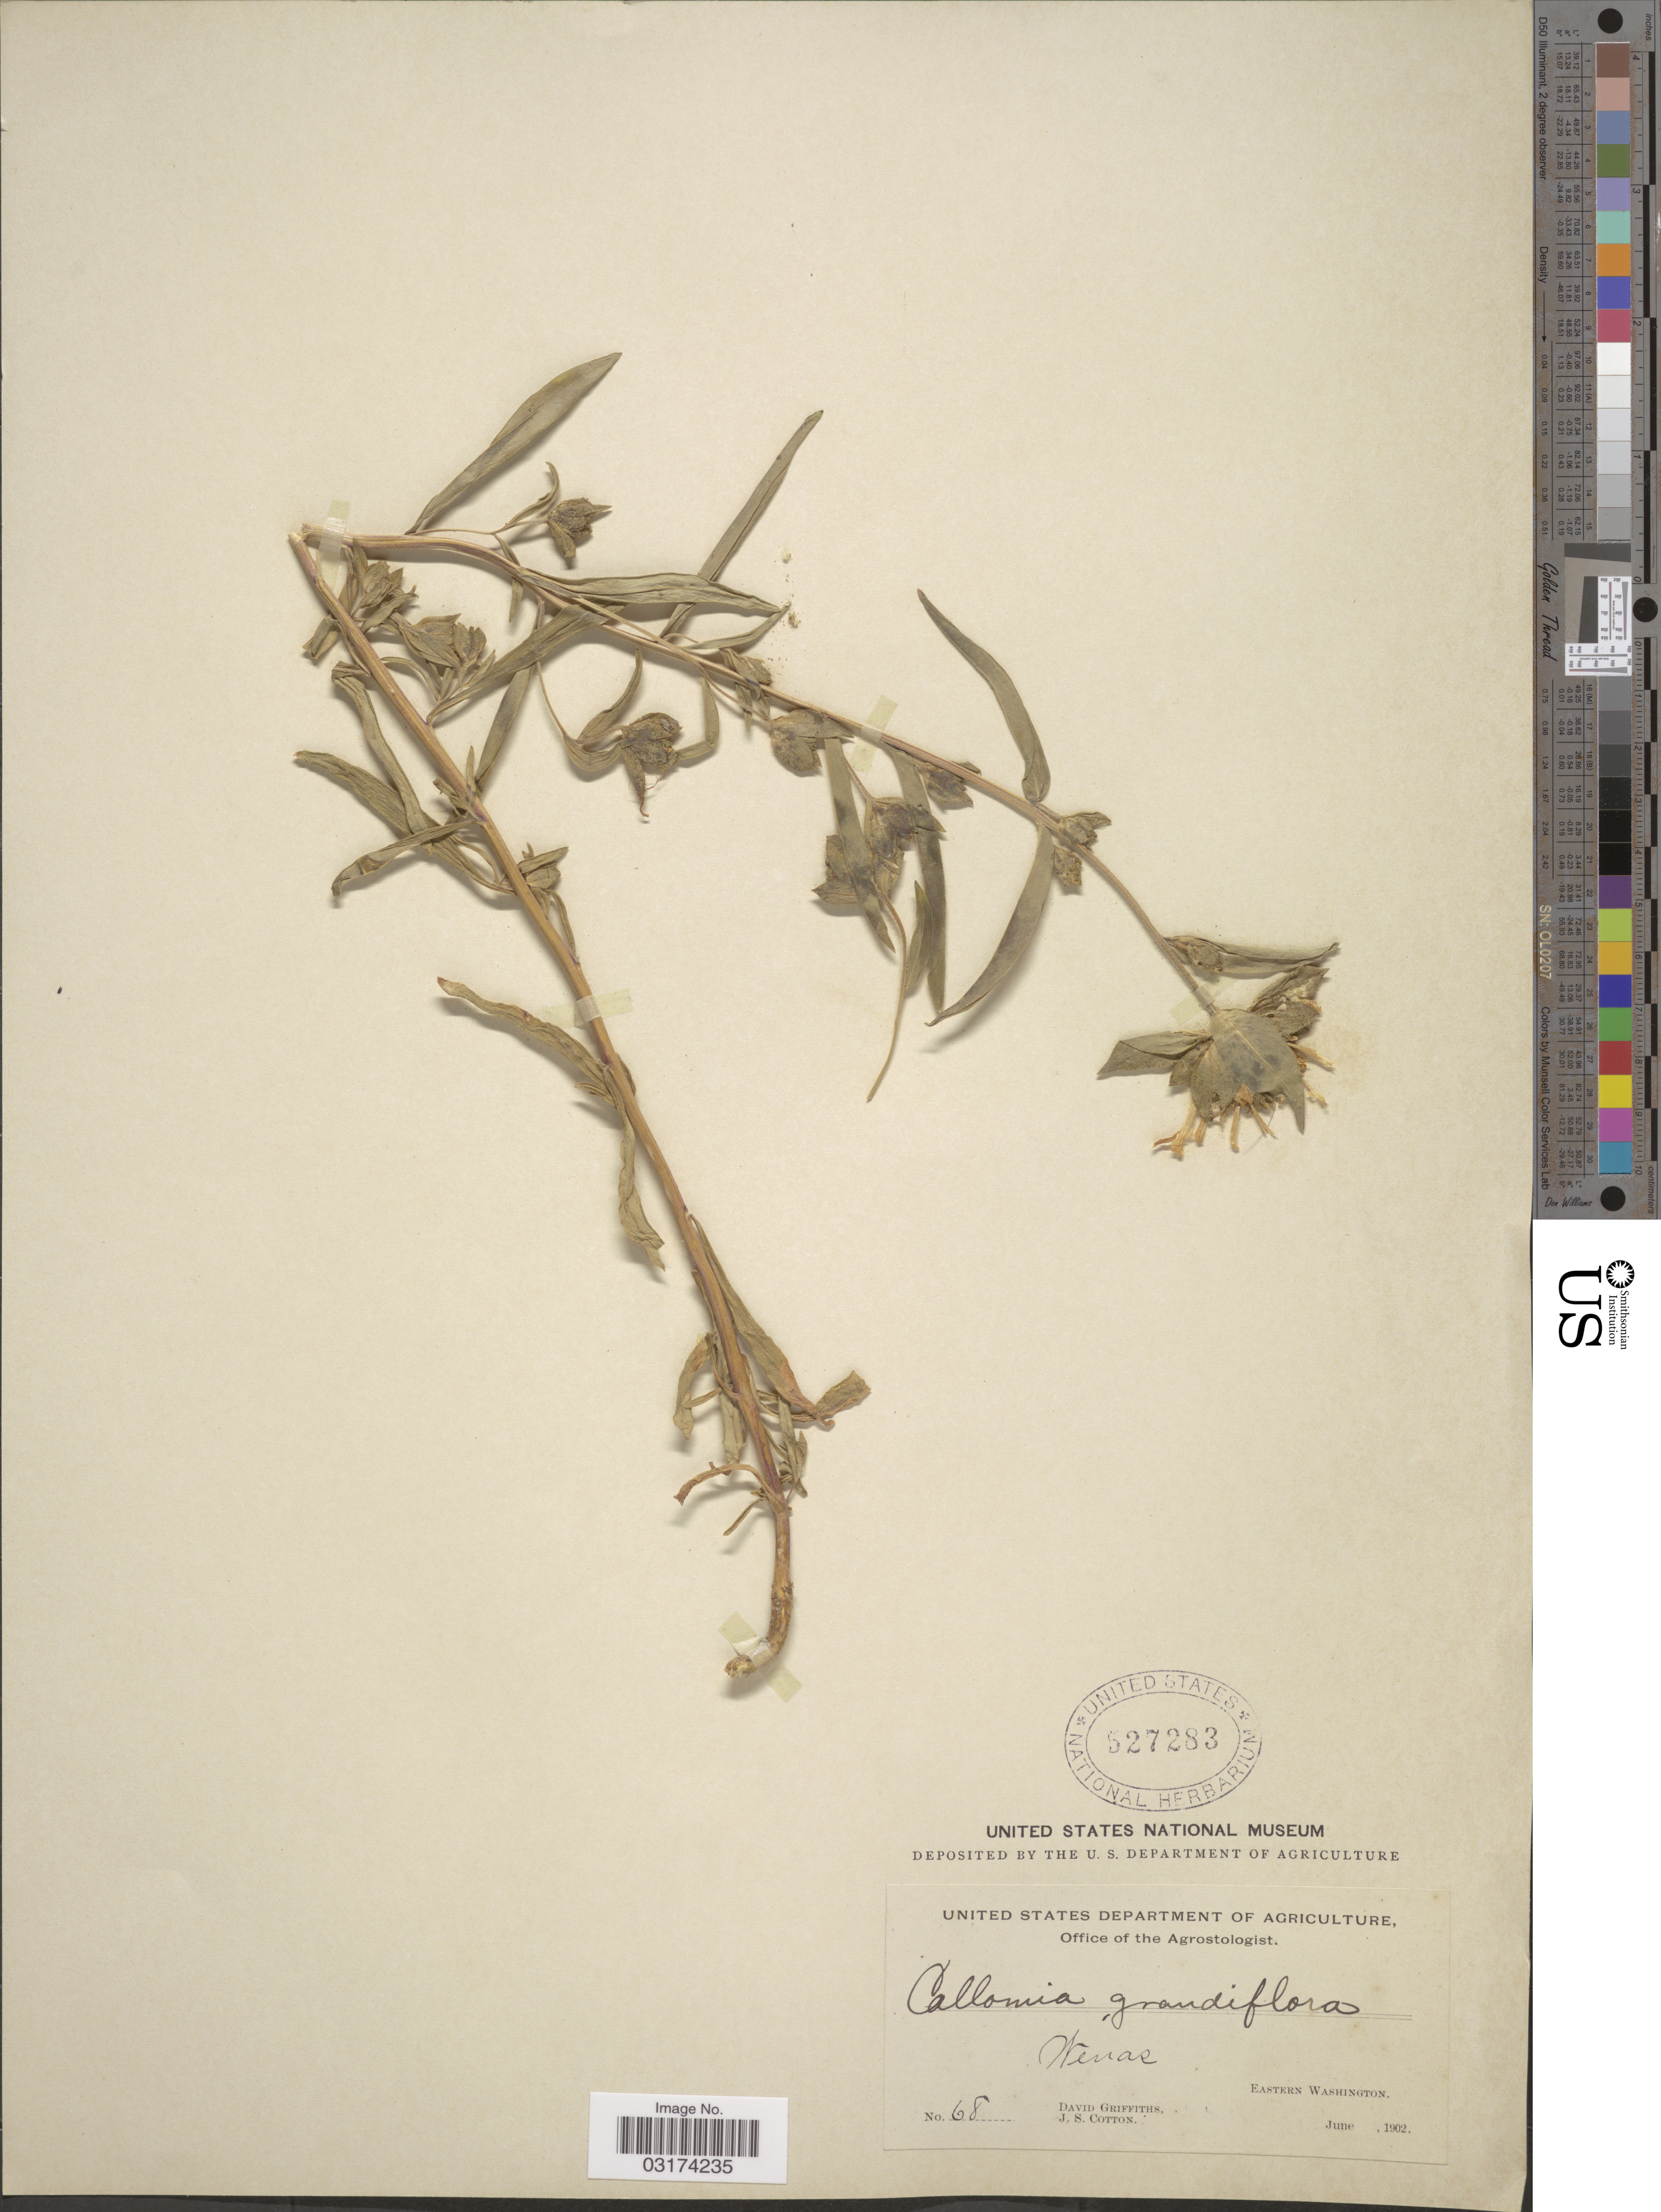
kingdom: Plantae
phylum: Tracheophyta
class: Magnoliopsida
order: Ericales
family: Polemoniaceae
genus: Collomia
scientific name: Collomia grandiflora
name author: Douglas ex Lindl.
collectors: D. Griffiths & J. S. Cotton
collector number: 68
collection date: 1902-06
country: United States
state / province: Washington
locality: Wenas, Eastern Washington.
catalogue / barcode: US 527283